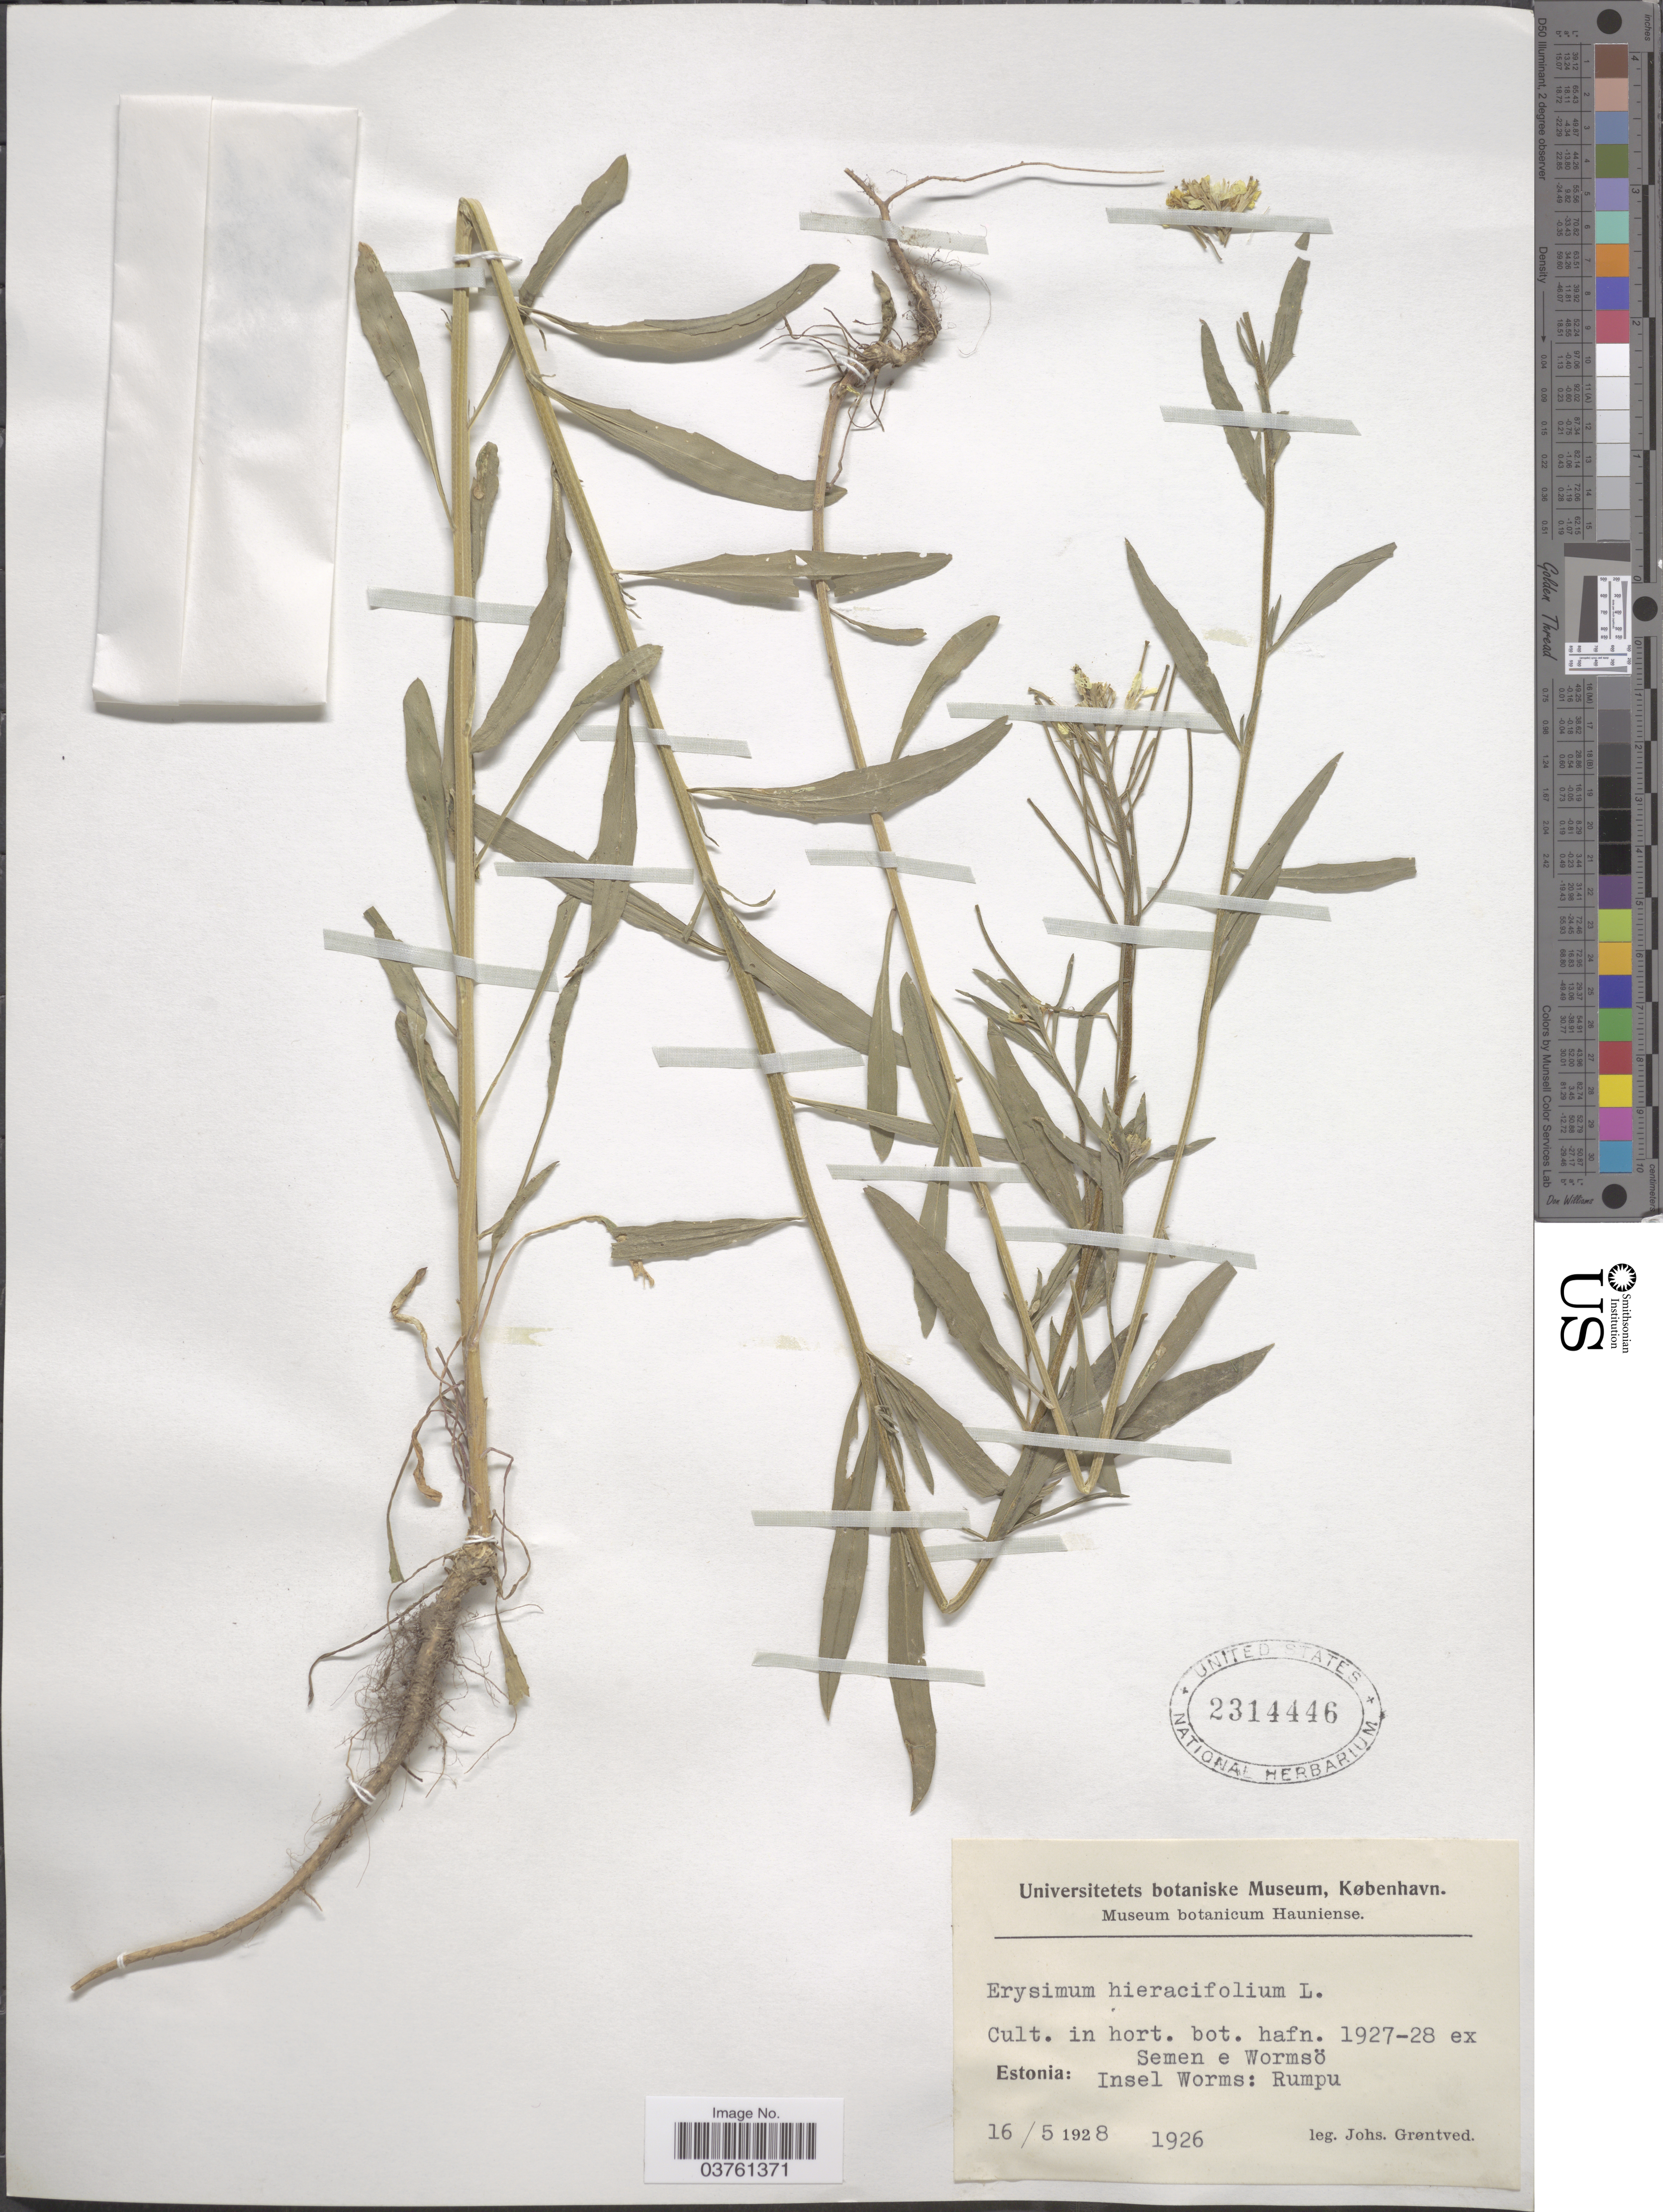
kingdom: Plantae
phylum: Tracheophyta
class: Magnoliopsida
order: Brassicales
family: Brassicaceae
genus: Erysimum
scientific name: Erysimum hieraciifolium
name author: L.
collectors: J. Grøntved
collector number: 1926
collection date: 1928-05-16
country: Estonia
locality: Insel Worms: Rumpu.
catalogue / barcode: US 2314446